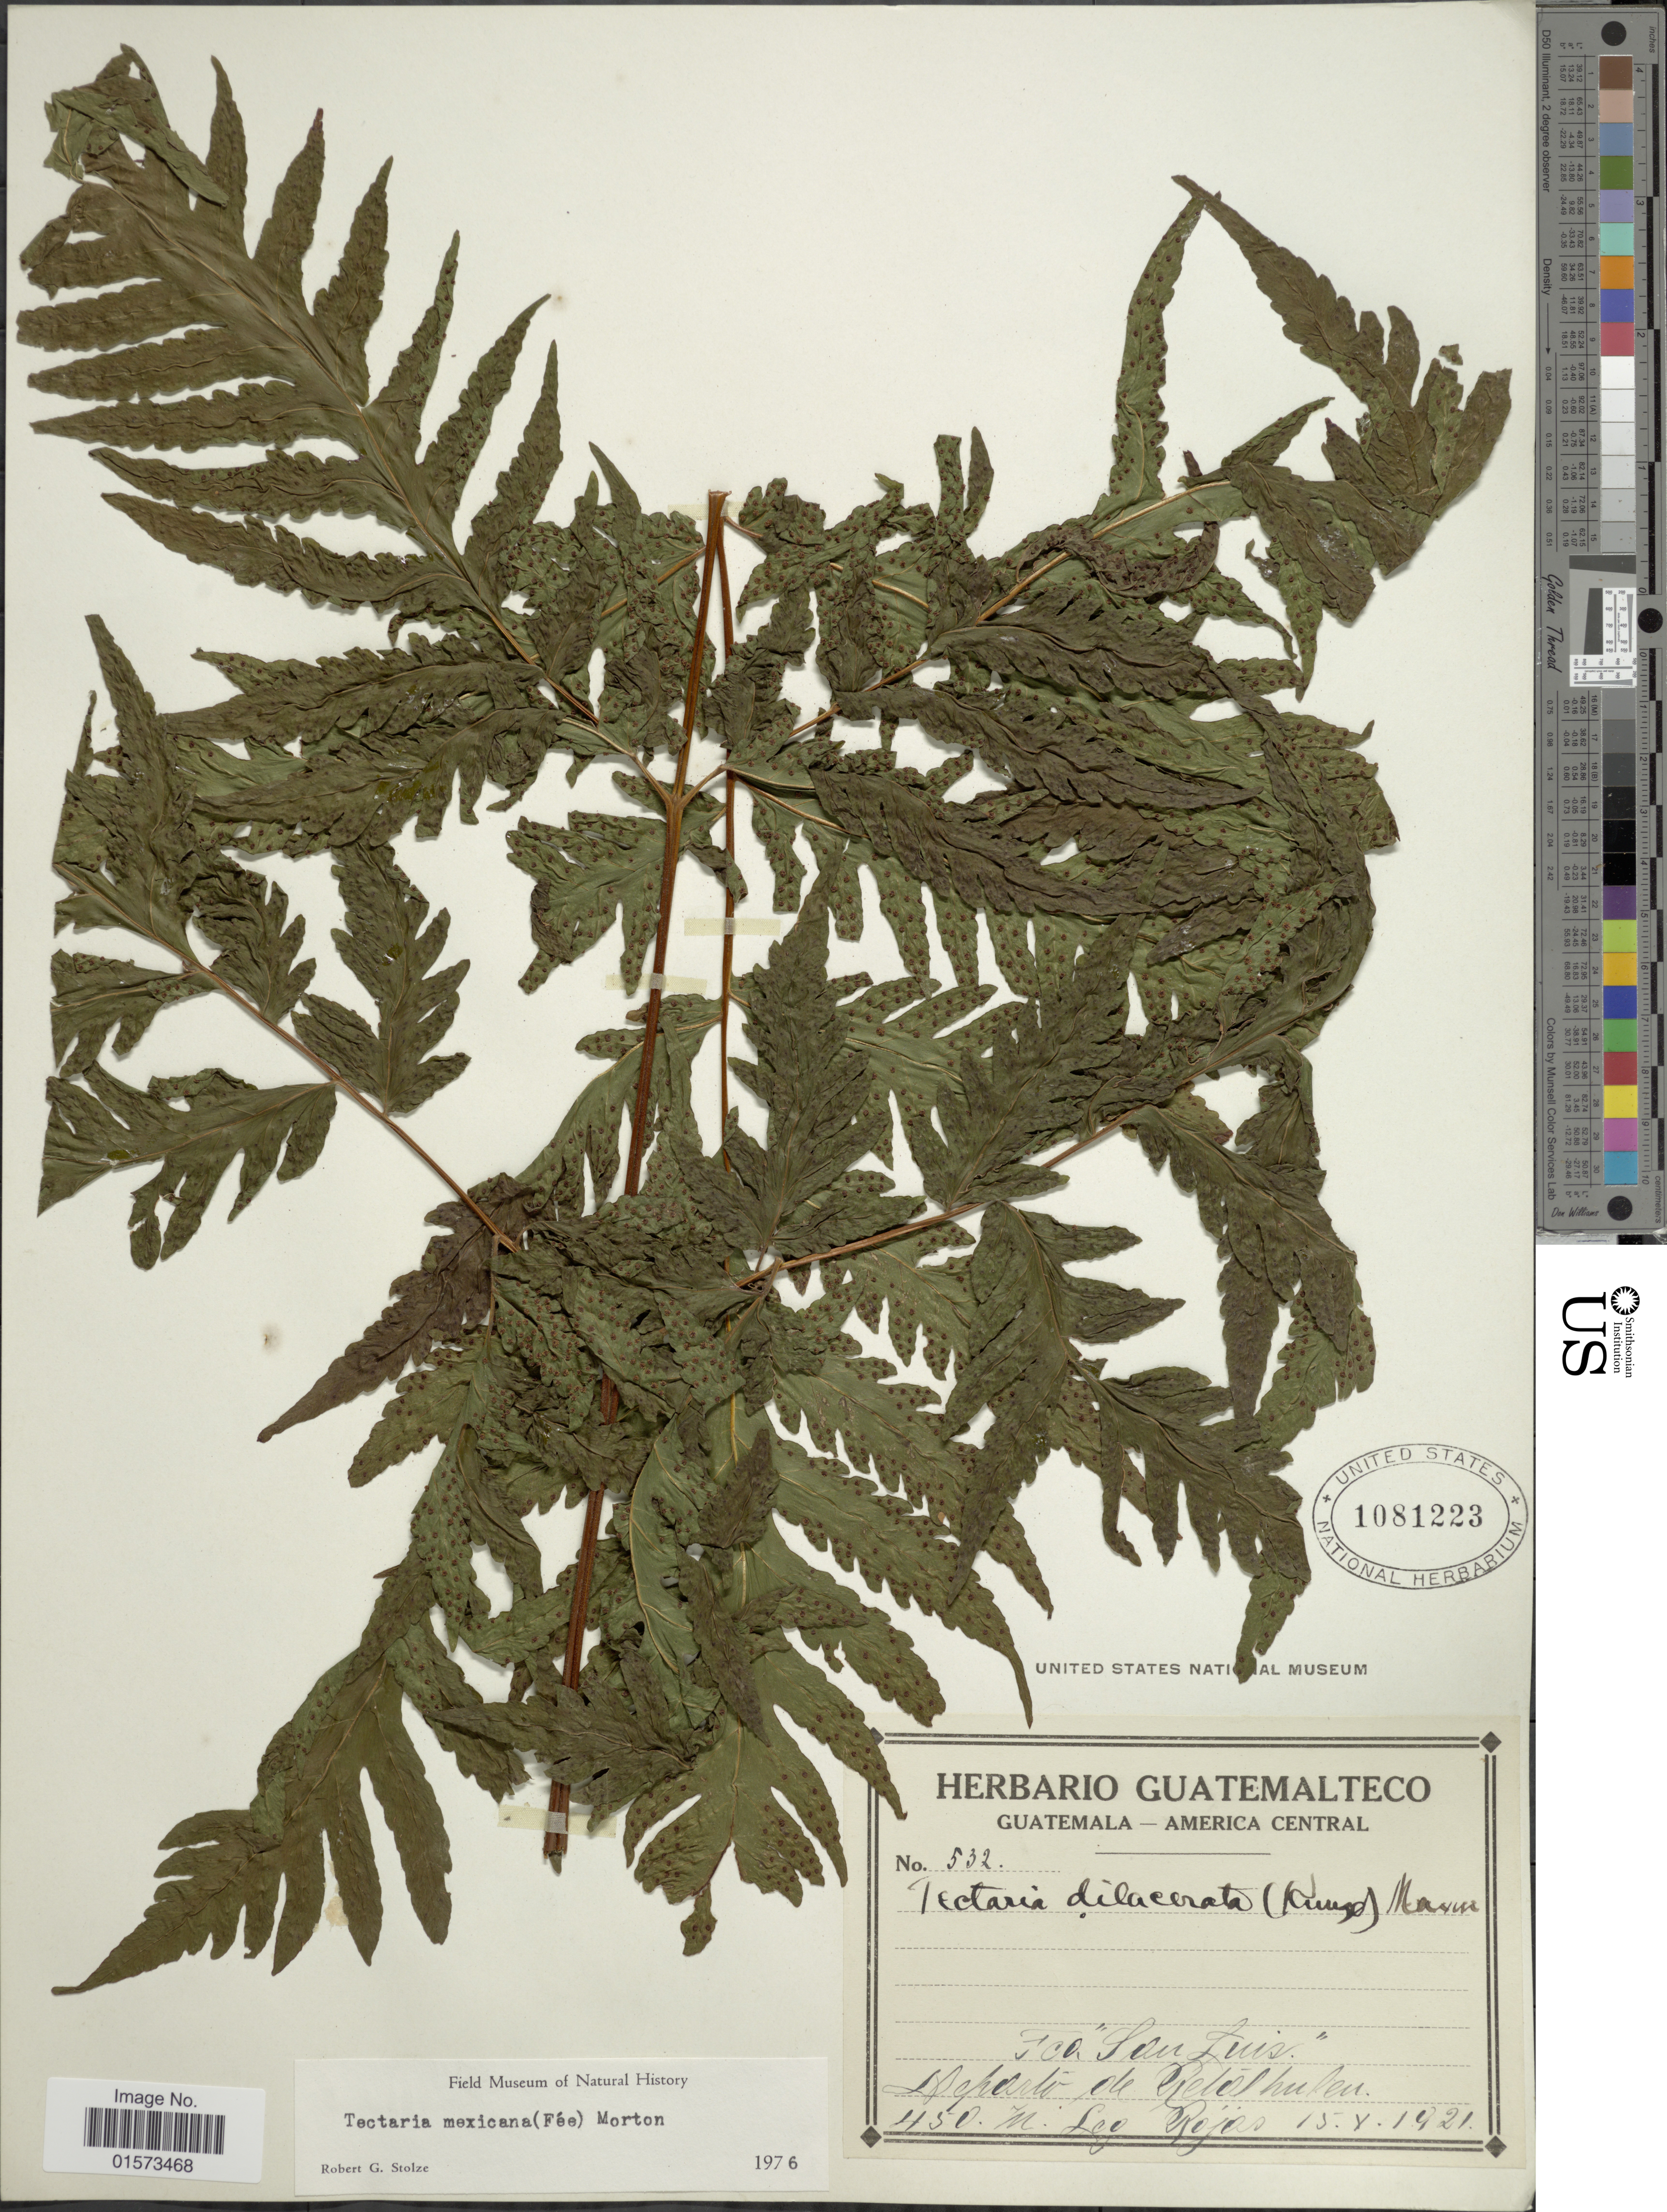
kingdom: Plantae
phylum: Tracheophyta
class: Polypodiopsida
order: Polypodiales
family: Tectariaceae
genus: Tectaria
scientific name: Tectaria mexicana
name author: (Fée) C.V. Morton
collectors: Rojas, --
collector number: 450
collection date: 1921-10-15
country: Guatemala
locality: Fco. "San Luis". Retalhulen.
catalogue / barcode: US 1081223